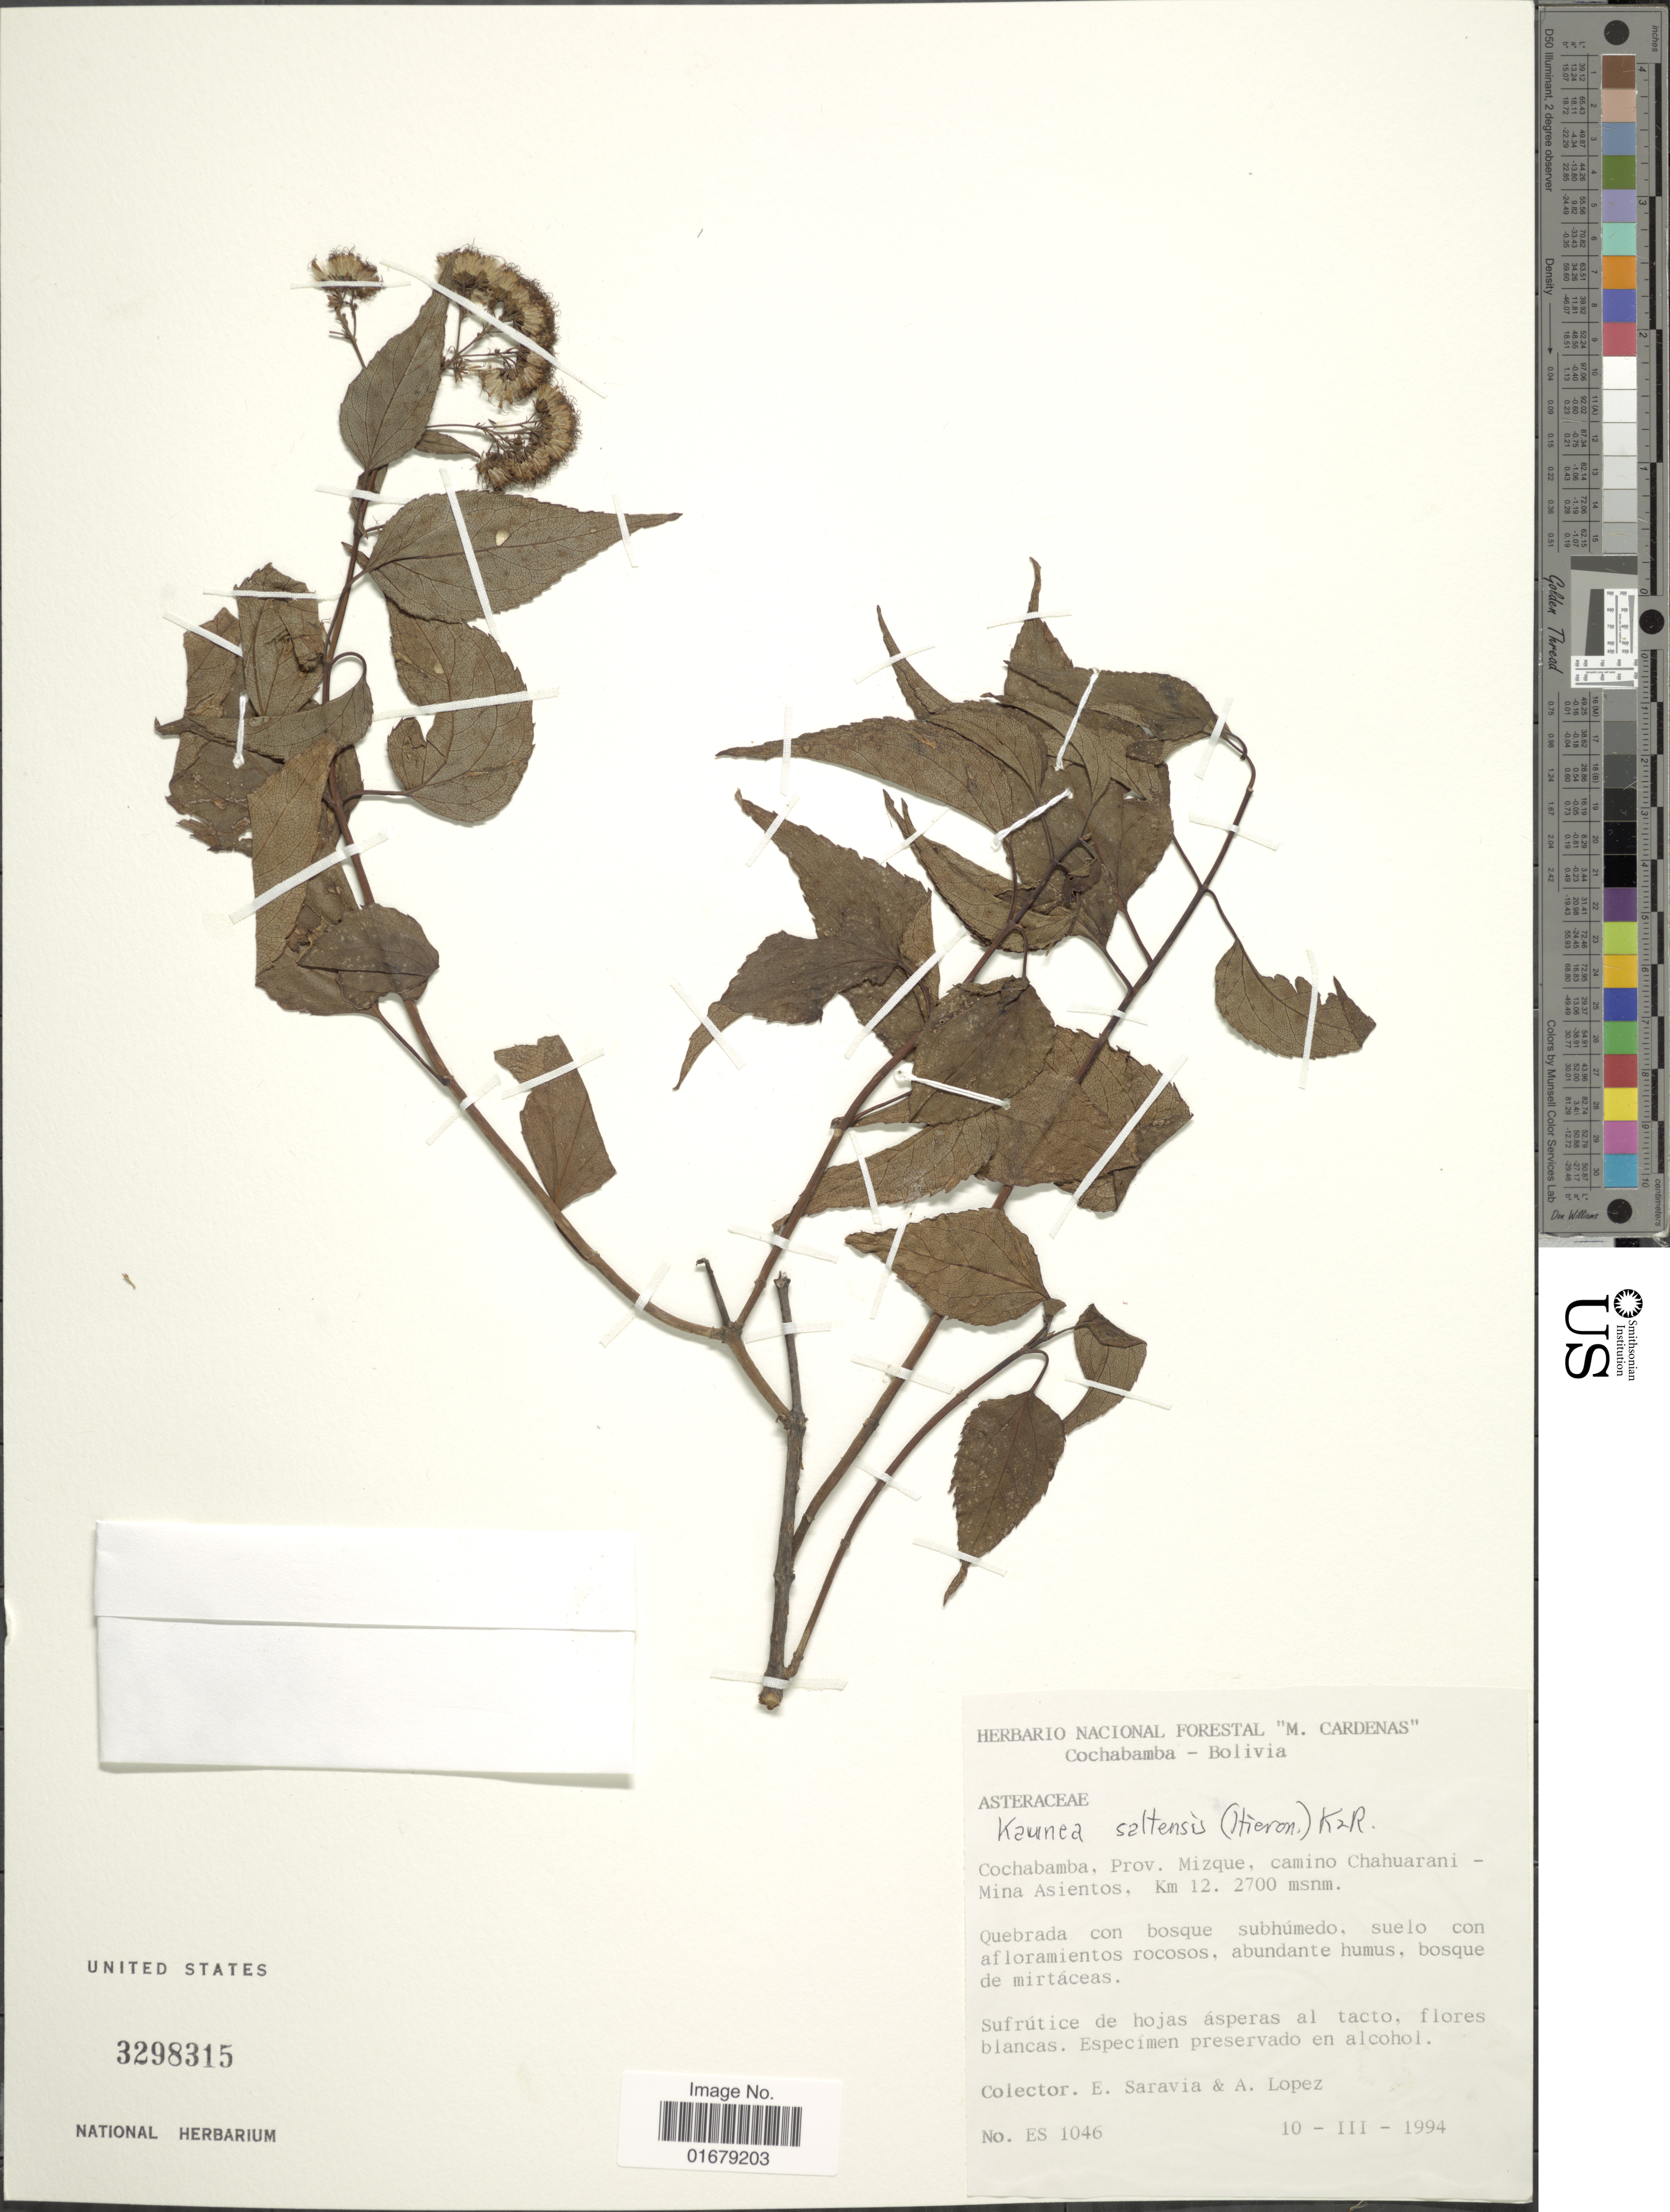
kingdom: Plantae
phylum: Tracheophyta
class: Magnoliopsida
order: Asterales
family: Asteraceae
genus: Kaunia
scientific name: Kaunia saltensis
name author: (Hieron.) R.M. King & H. Rob.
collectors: E. Saravia & A. Lopez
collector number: ES 1046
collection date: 1994-03-10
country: Bolivia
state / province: Cochabamba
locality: Cochabamba, prov. Mizque, camino Chahuarani Mina Asientos, Km 12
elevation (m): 2700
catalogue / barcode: US 3298315